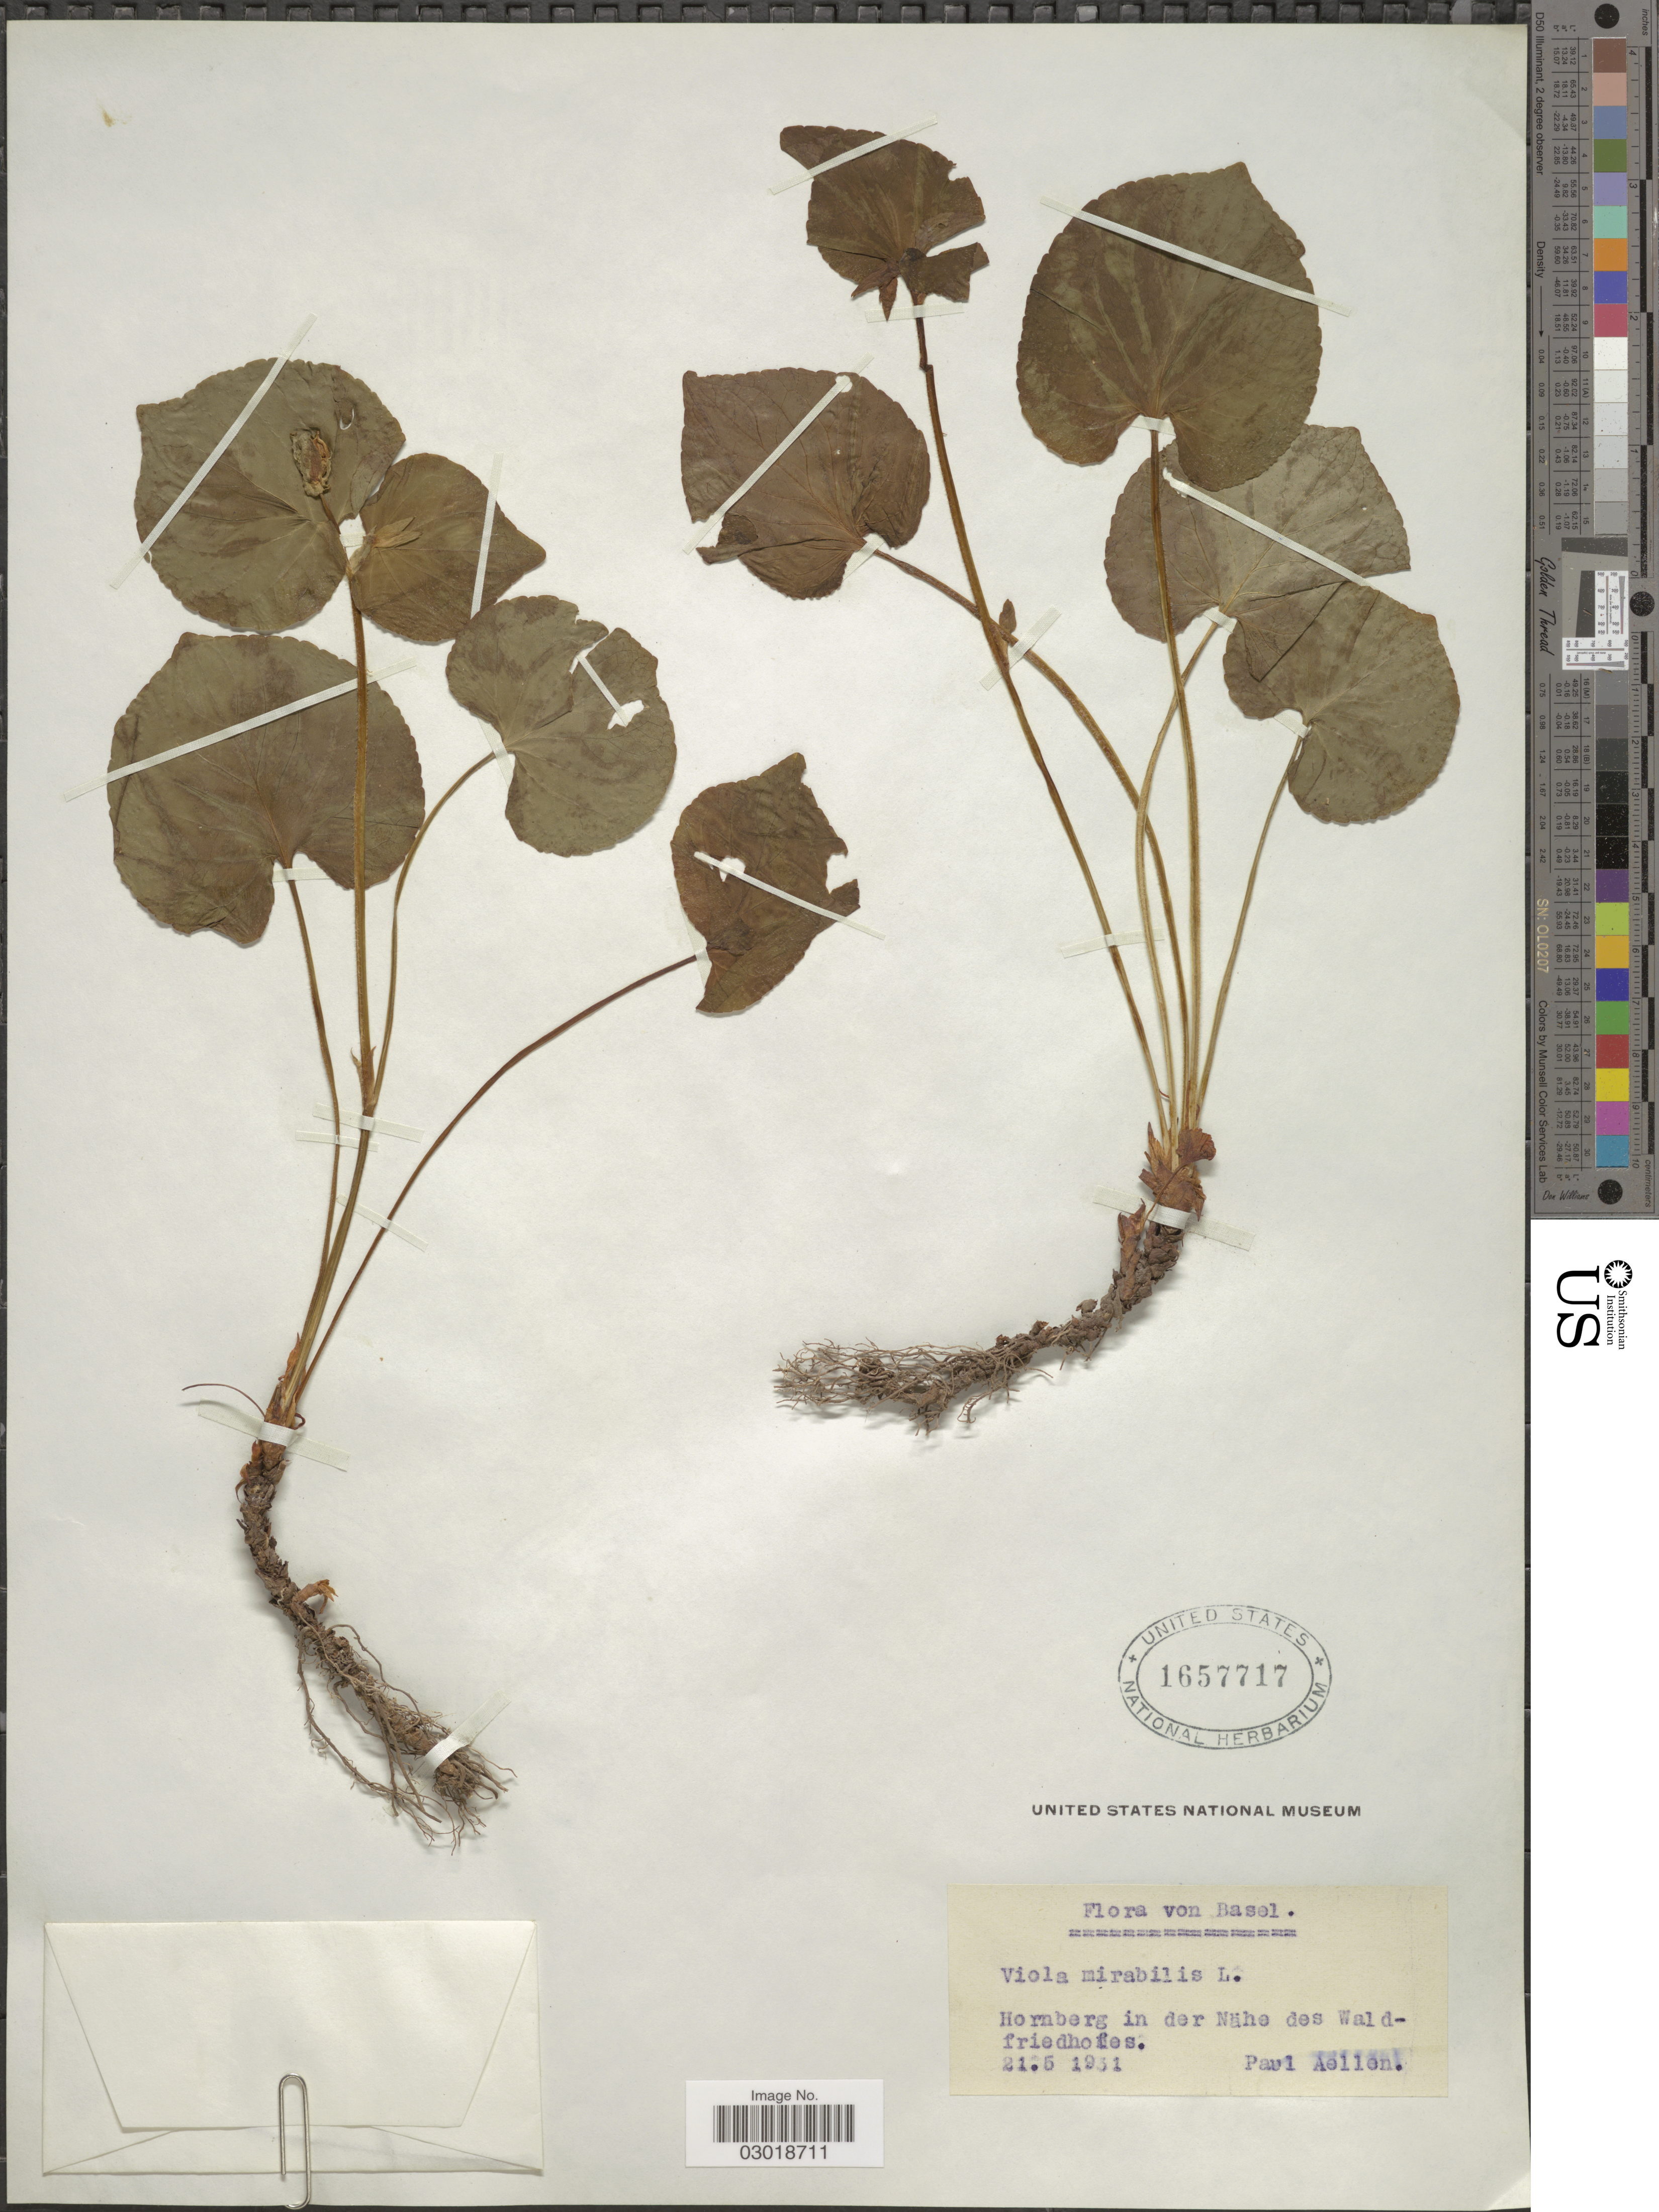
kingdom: Plantae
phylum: Tracheophyta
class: Magnoliopsida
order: Malpighiales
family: Violaceae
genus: Viola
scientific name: Viola mirabilis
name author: L.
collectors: P. Aellen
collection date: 1931-05-21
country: Switzerland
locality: Basel, Hornberg in der Nähe des Waldfriedhofes.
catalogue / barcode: US 1657717